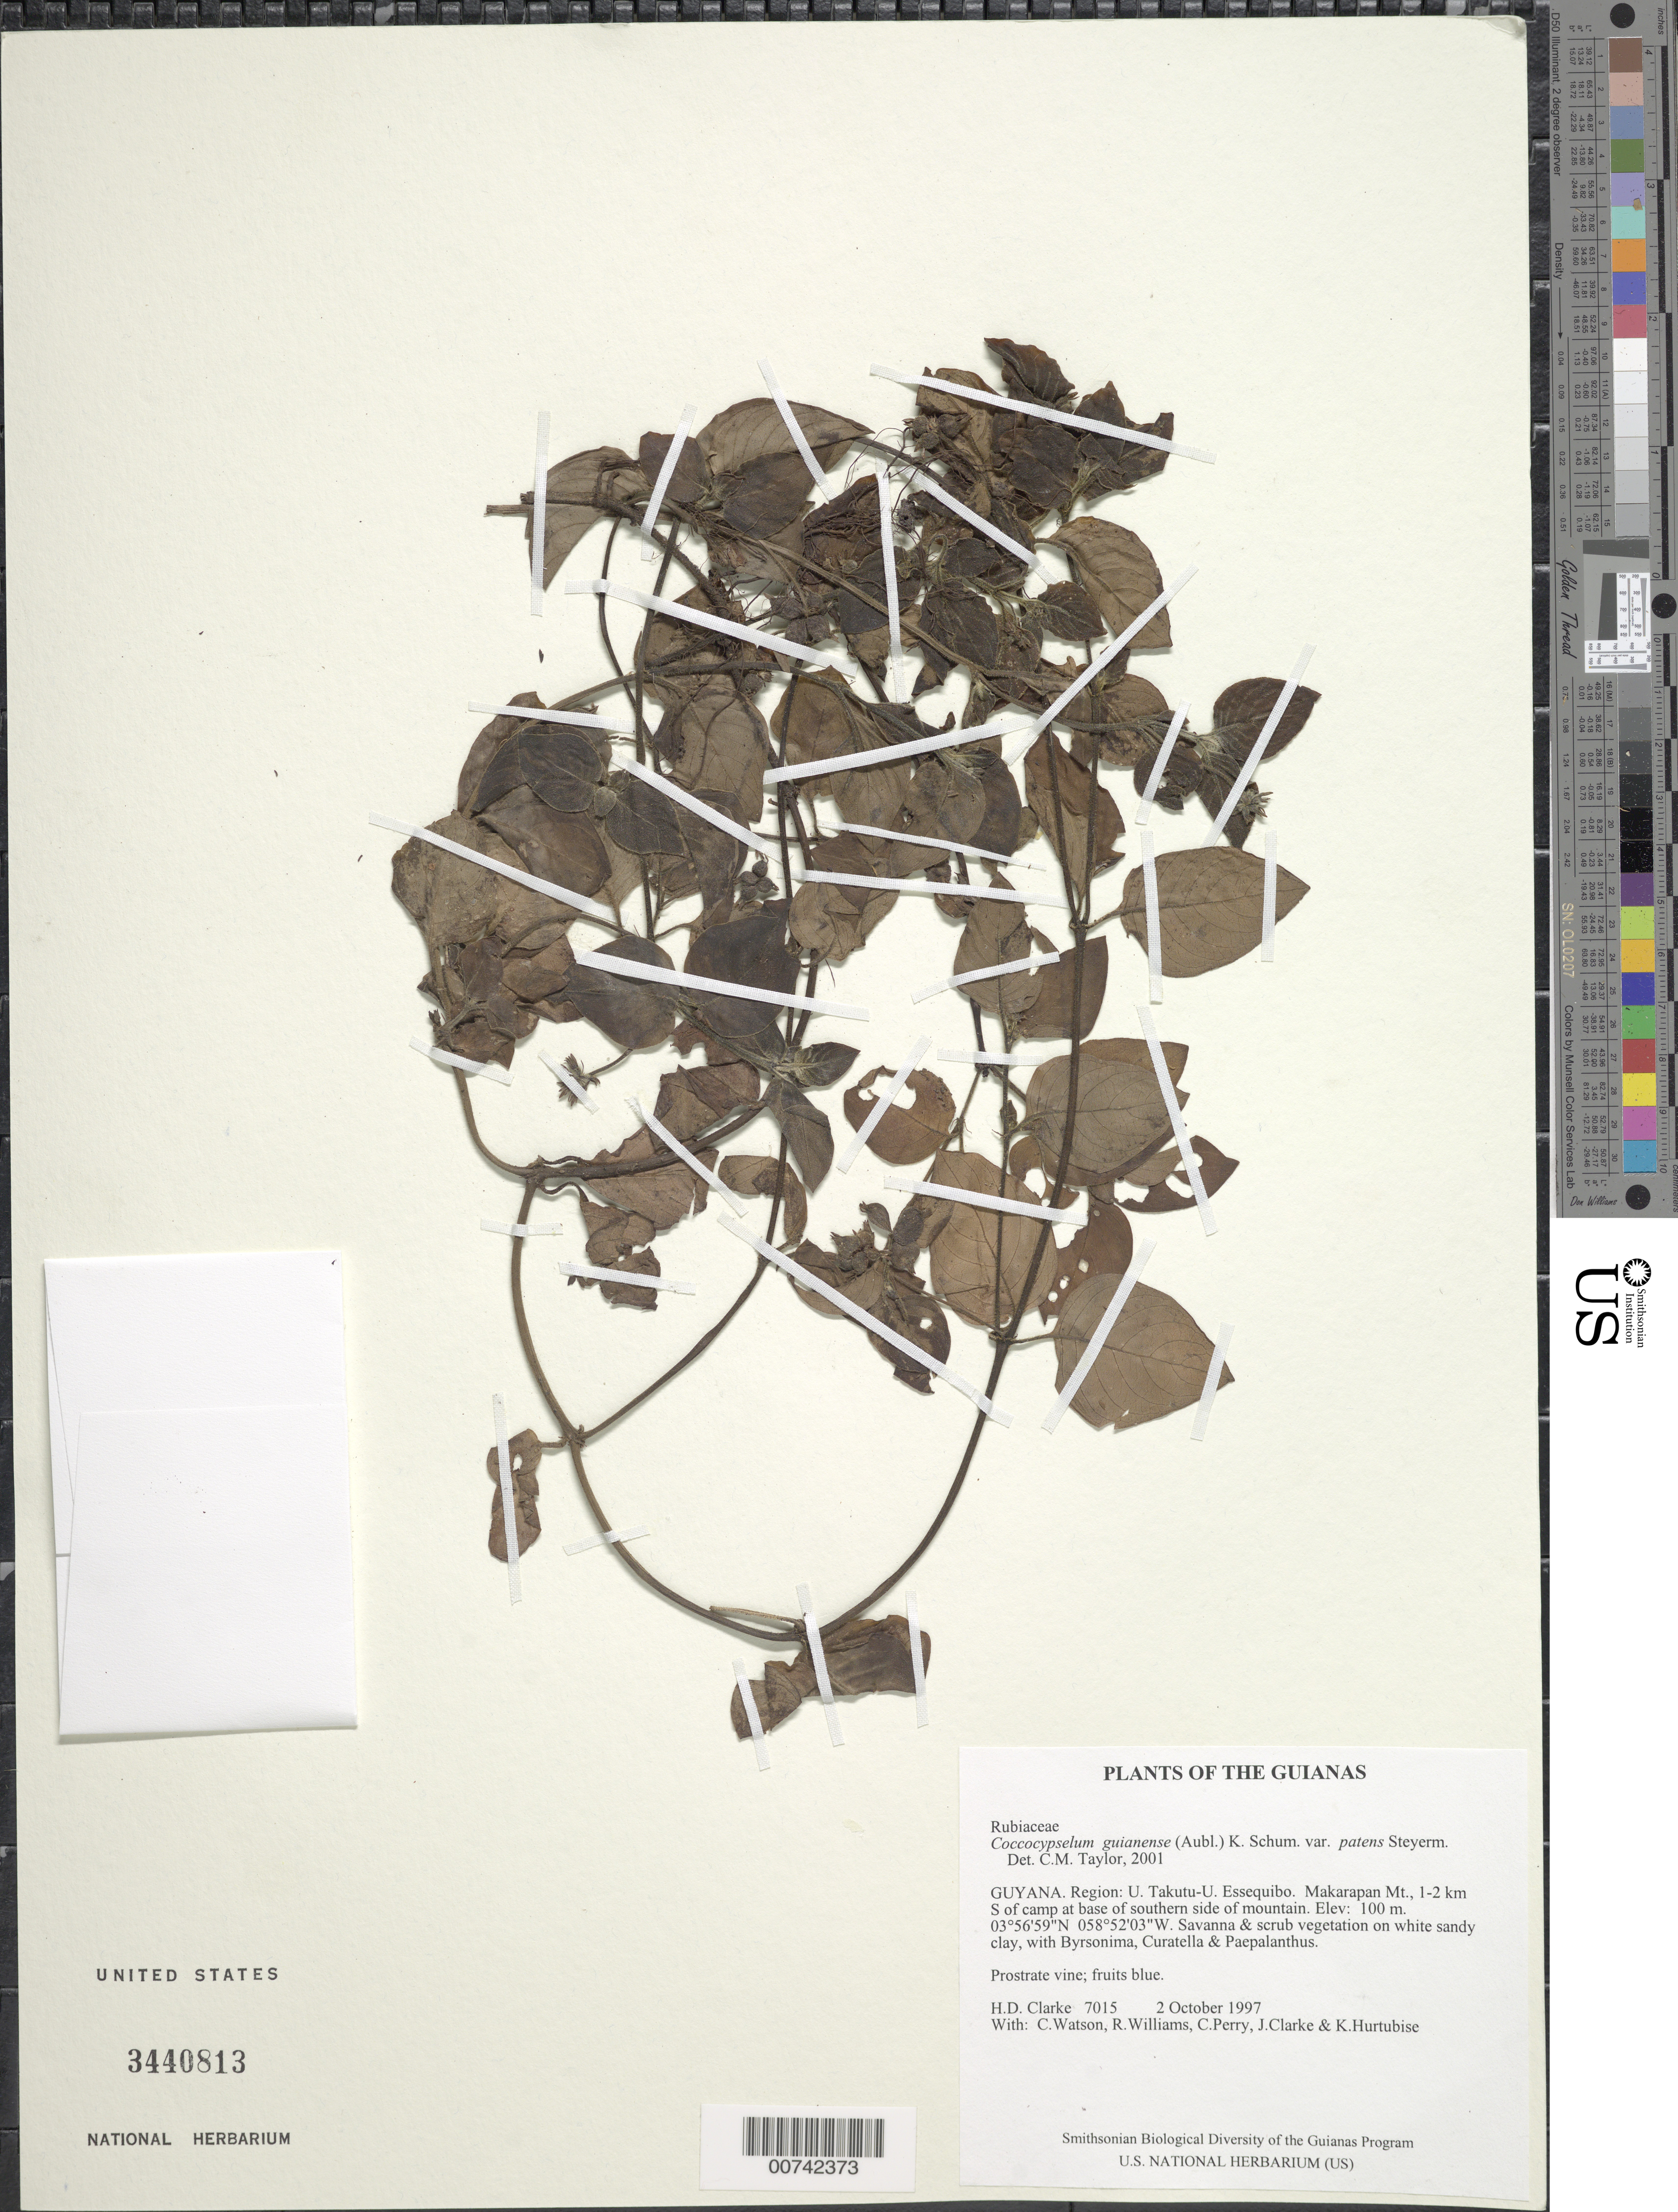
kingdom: Plantae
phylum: Tracheophyta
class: Magnoliopsida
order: Gentianales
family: Rubiaceae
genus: Coccocypselum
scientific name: Coccocypselum guianense var. patens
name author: Steyerm.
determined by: Taylor, Charlotte M.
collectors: H. D. Clarke, C. Watson, R. Williams, C. Perry, J. Clarke & K. Hurtubise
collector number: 7015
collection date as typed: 2 October 1997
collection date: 1997-10-02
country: Guyana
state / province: U. Takutu-U. Essequibo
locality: Makarapan Mt., 1-2 km S of camp at base of southern side of mountain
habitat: Savanna & scrub vegetation on white sandy clay, with Byrsonima, Curatella & Paepalanthus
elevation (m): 100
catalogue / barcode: US 3440813